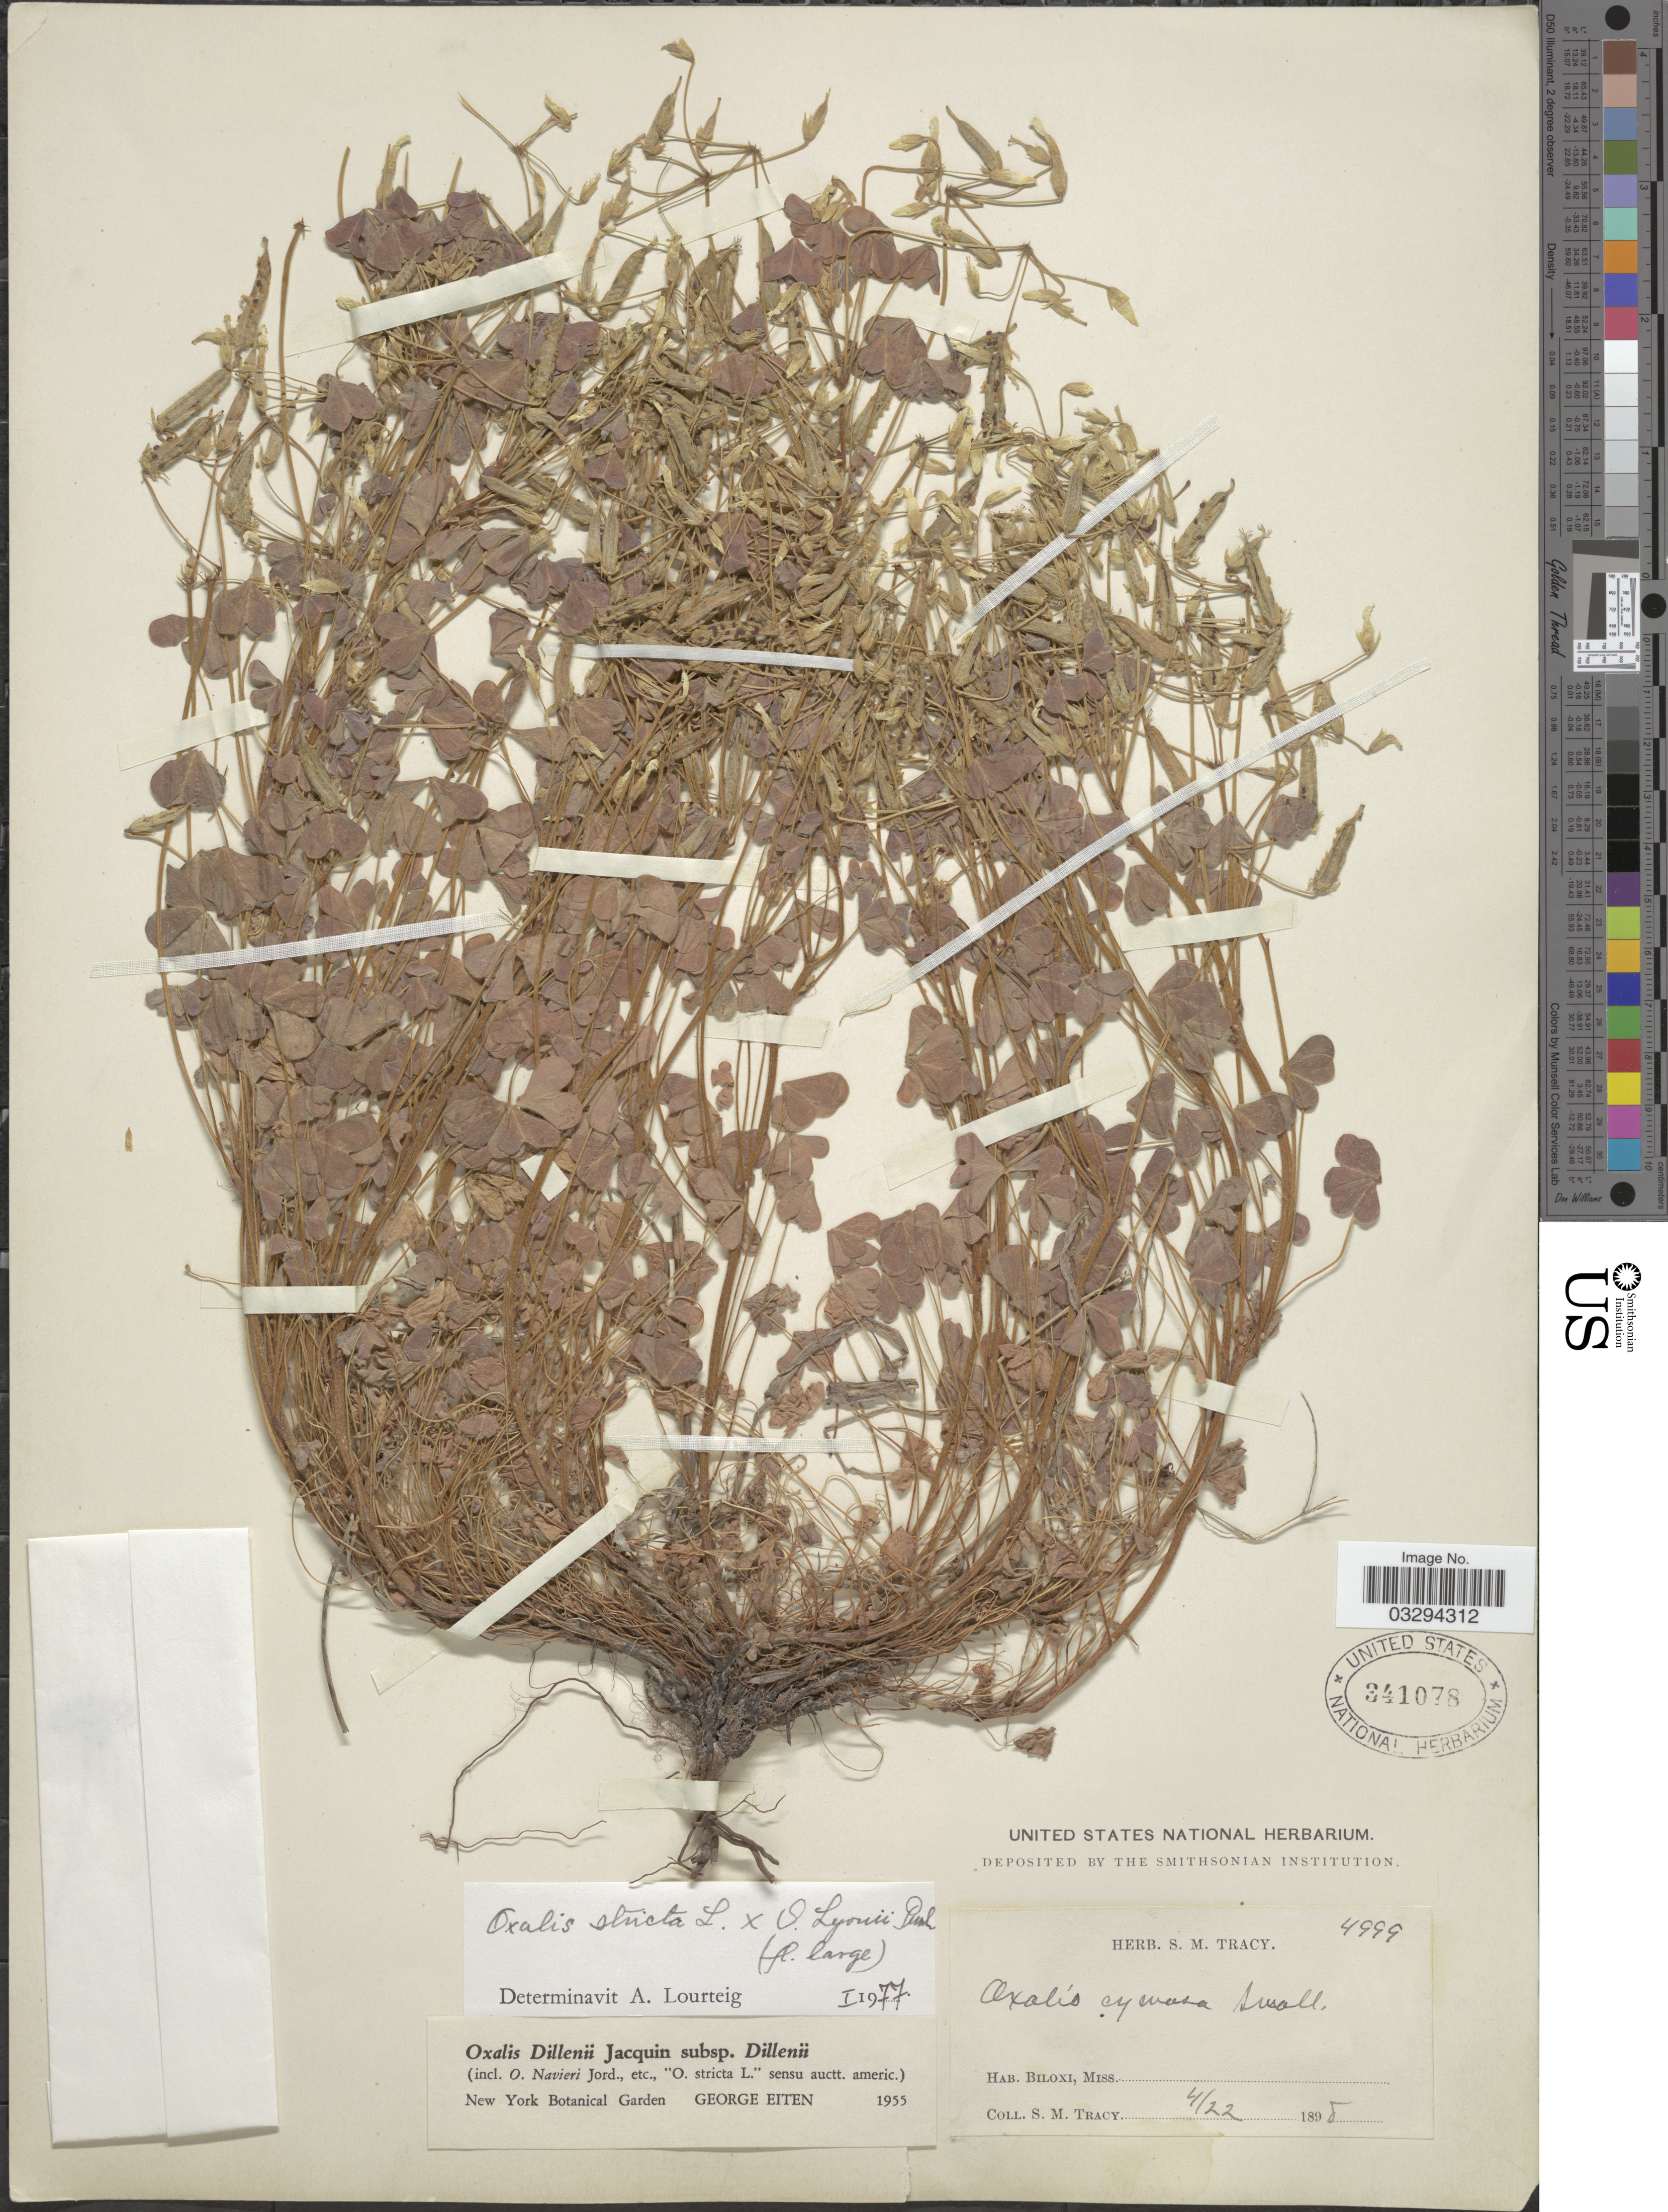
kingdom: Plantae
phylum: Tracheophyta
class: Magnoliopsida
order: Oxalidales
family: Oxalidaceae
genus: Oxalis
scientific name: Oxalis lyonii x O. stricta L.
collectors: S. M. Tracy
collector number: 4999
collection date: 1898-04-22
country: United States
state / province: Mississippi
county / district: Harrison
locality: Biloxi.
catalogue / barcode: US 341078